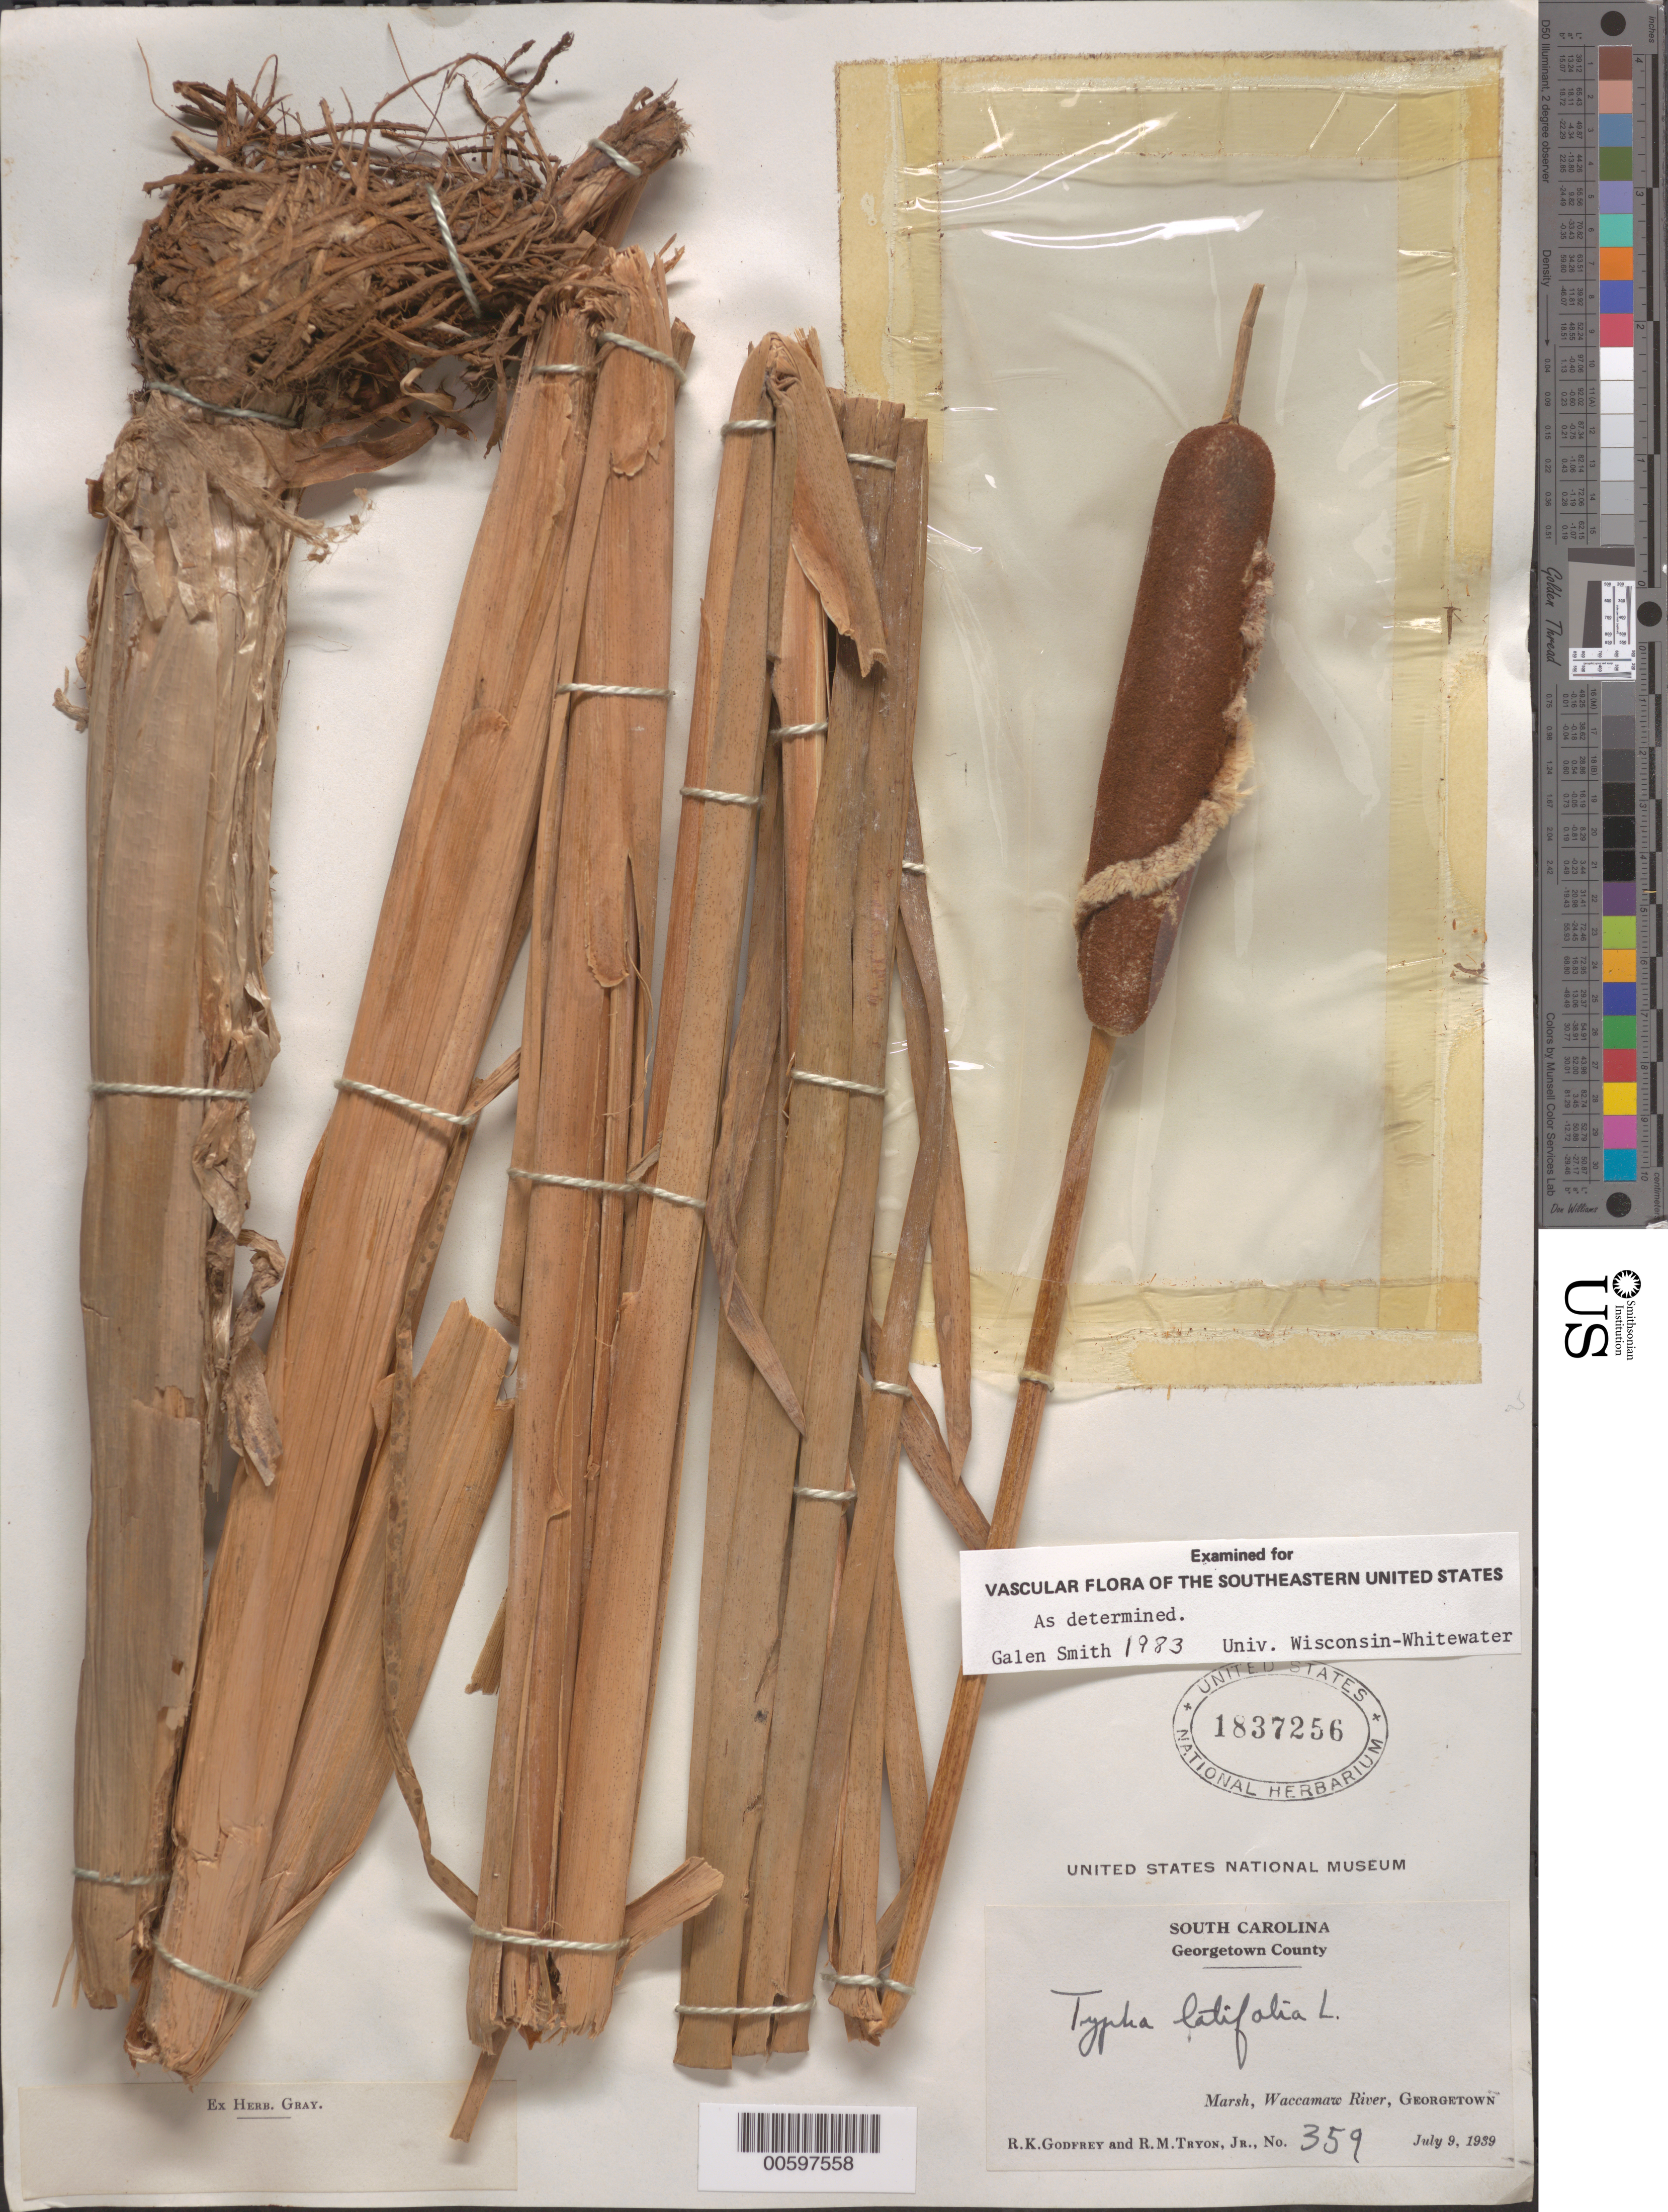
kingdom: Plantae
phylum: Tracheophyta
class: Liliopsida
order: Poales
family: Typhaceae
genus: Typha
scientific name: Typha latifolia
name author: L.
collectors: R. K. Godfrey & R. M. Tryon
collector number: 359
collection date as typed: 09 Jul 1939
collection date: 1939-07-09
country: United States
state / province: South Carolina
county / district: Georgetown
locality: Waccamaw River, Georgetown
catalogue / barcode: US 1837256